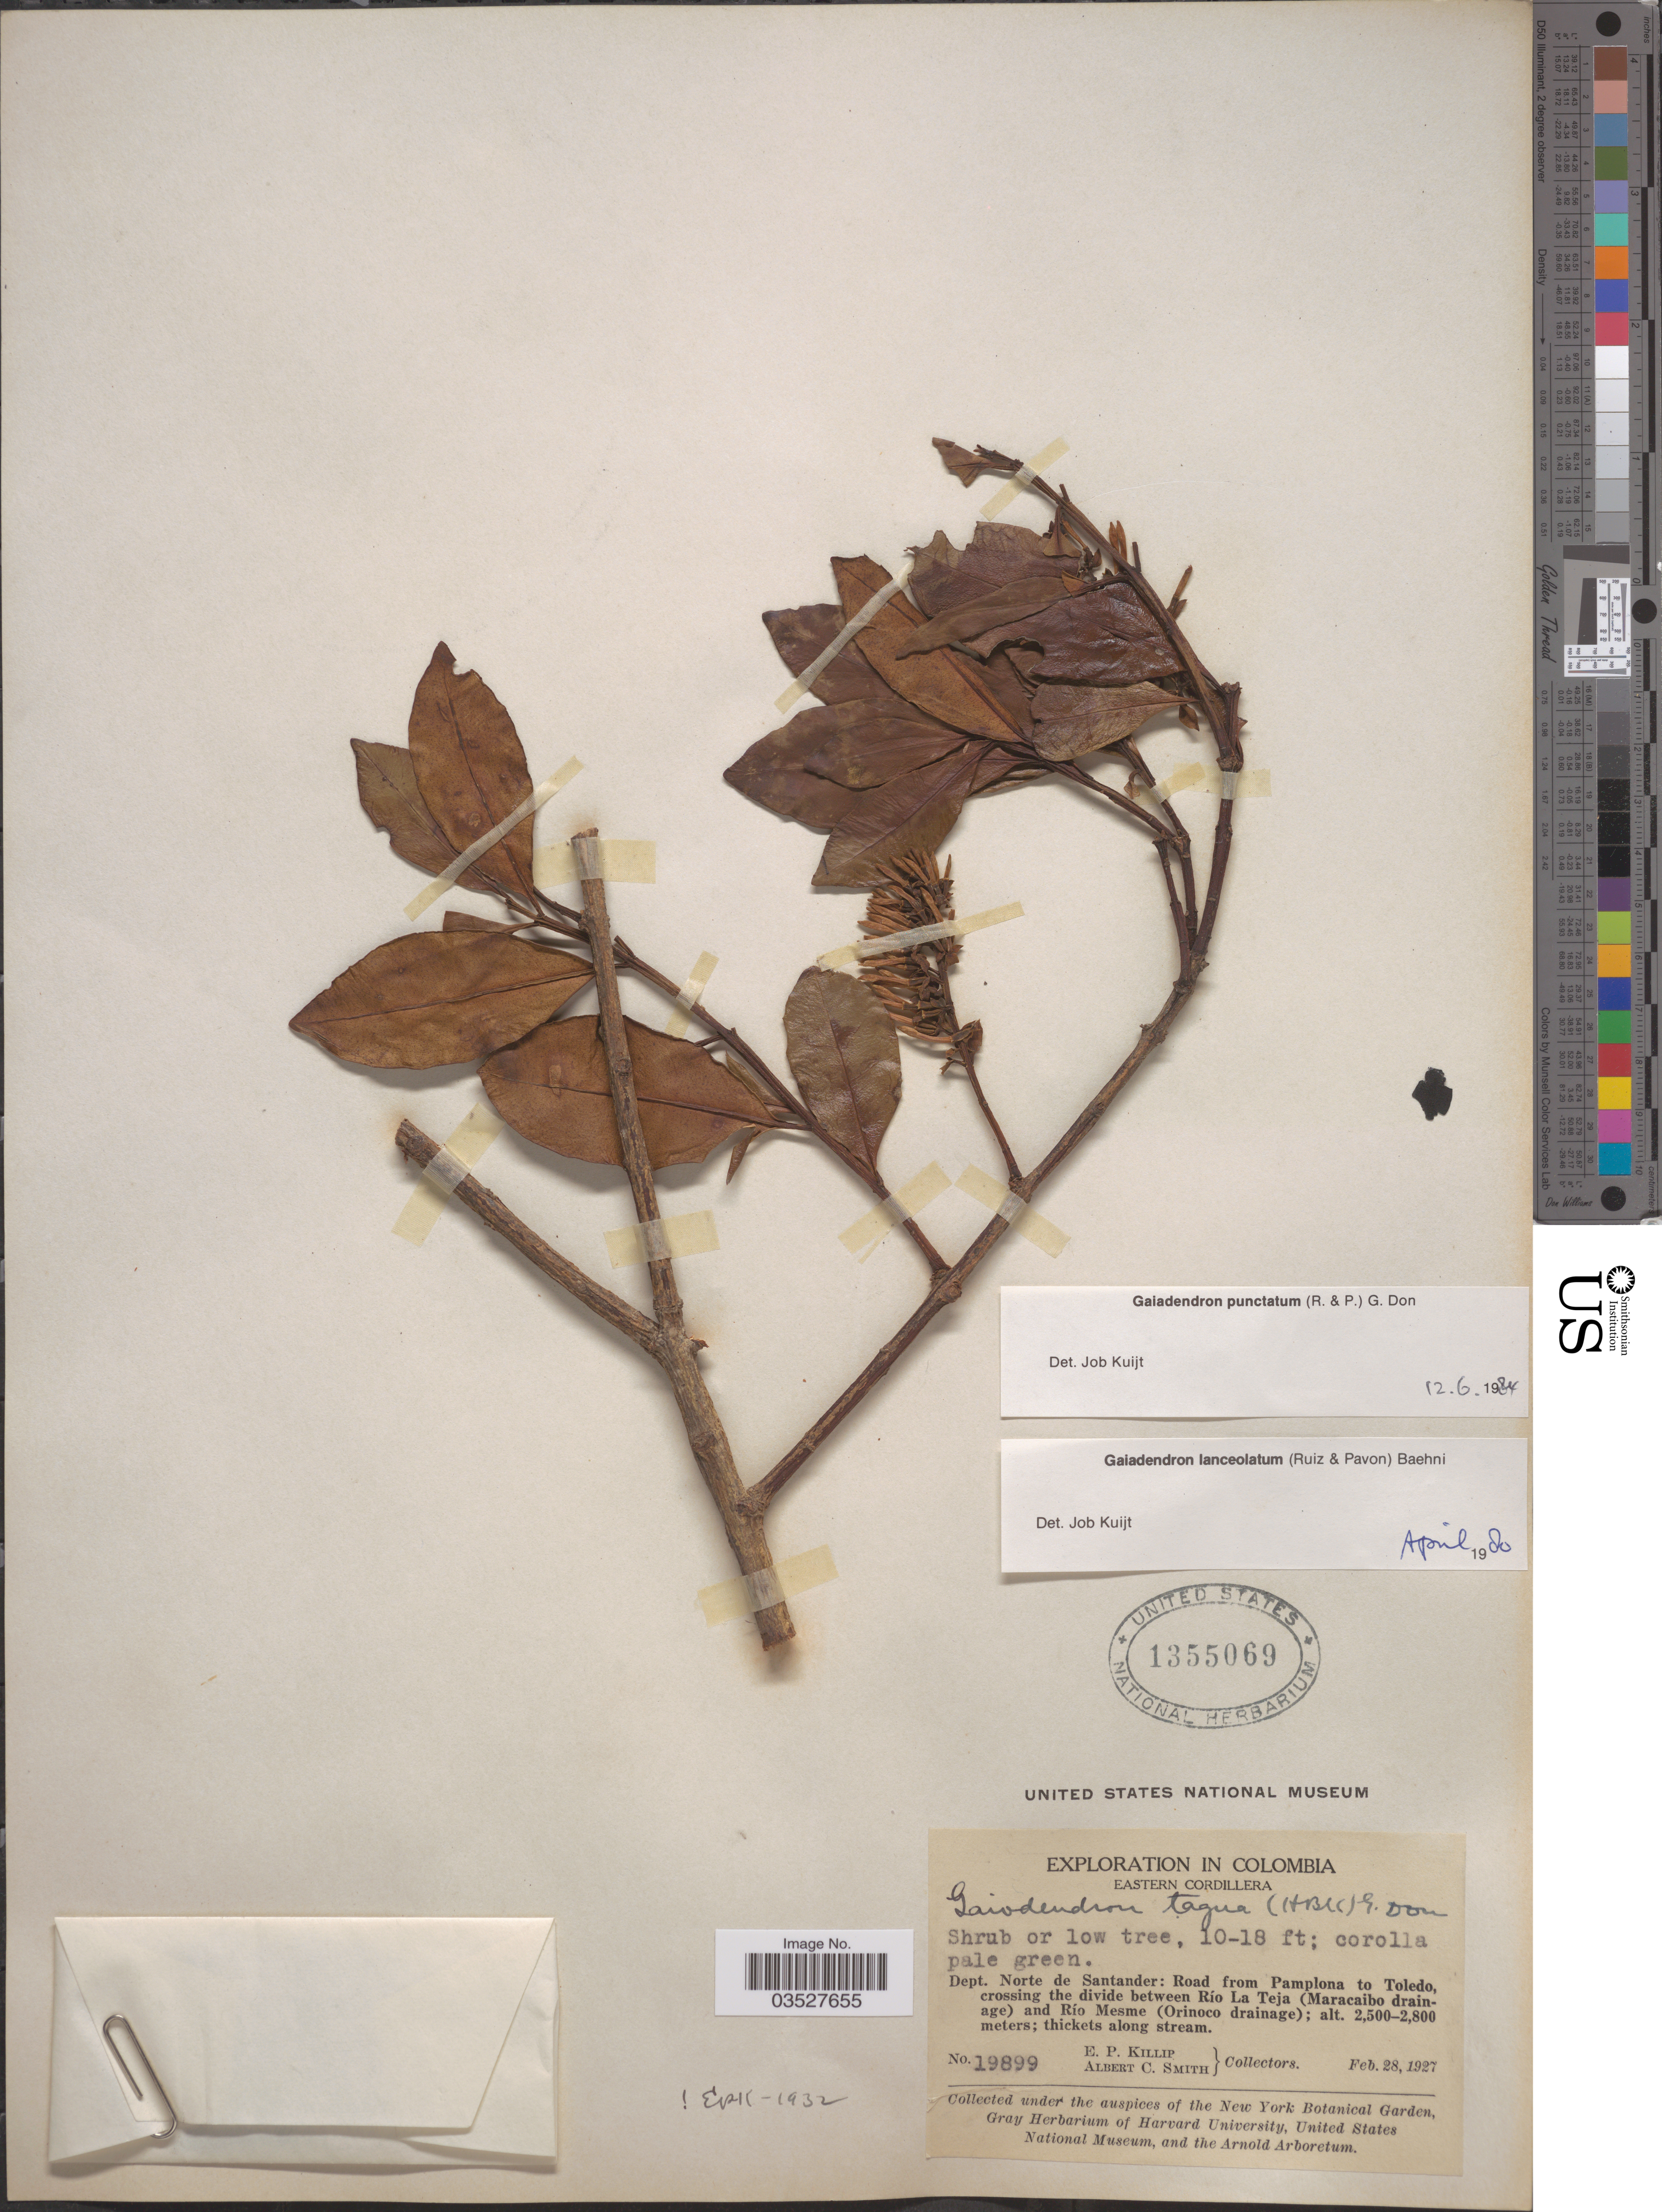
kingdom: Plantae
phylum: Tracheophyta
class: Magnoliopsida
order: Santalales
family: Loranthaceae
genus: Gaiadendron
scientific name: Gaiadendron punctatum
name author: (Ruiz & Pav.) G. Don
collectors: E. P. Killip & A. C. Smith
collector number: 19899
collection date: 1927-02-28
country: Colombia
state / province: Norte de Santander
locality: Eastern Cordillera. Dept. Norte de Santander: Road from Pamplona to Toledo, crossing the divide between Río La Teja (Maracaibo drainage) and Río Mesme (Orinoco drainage).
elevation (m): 2500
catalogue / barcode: US 1355069